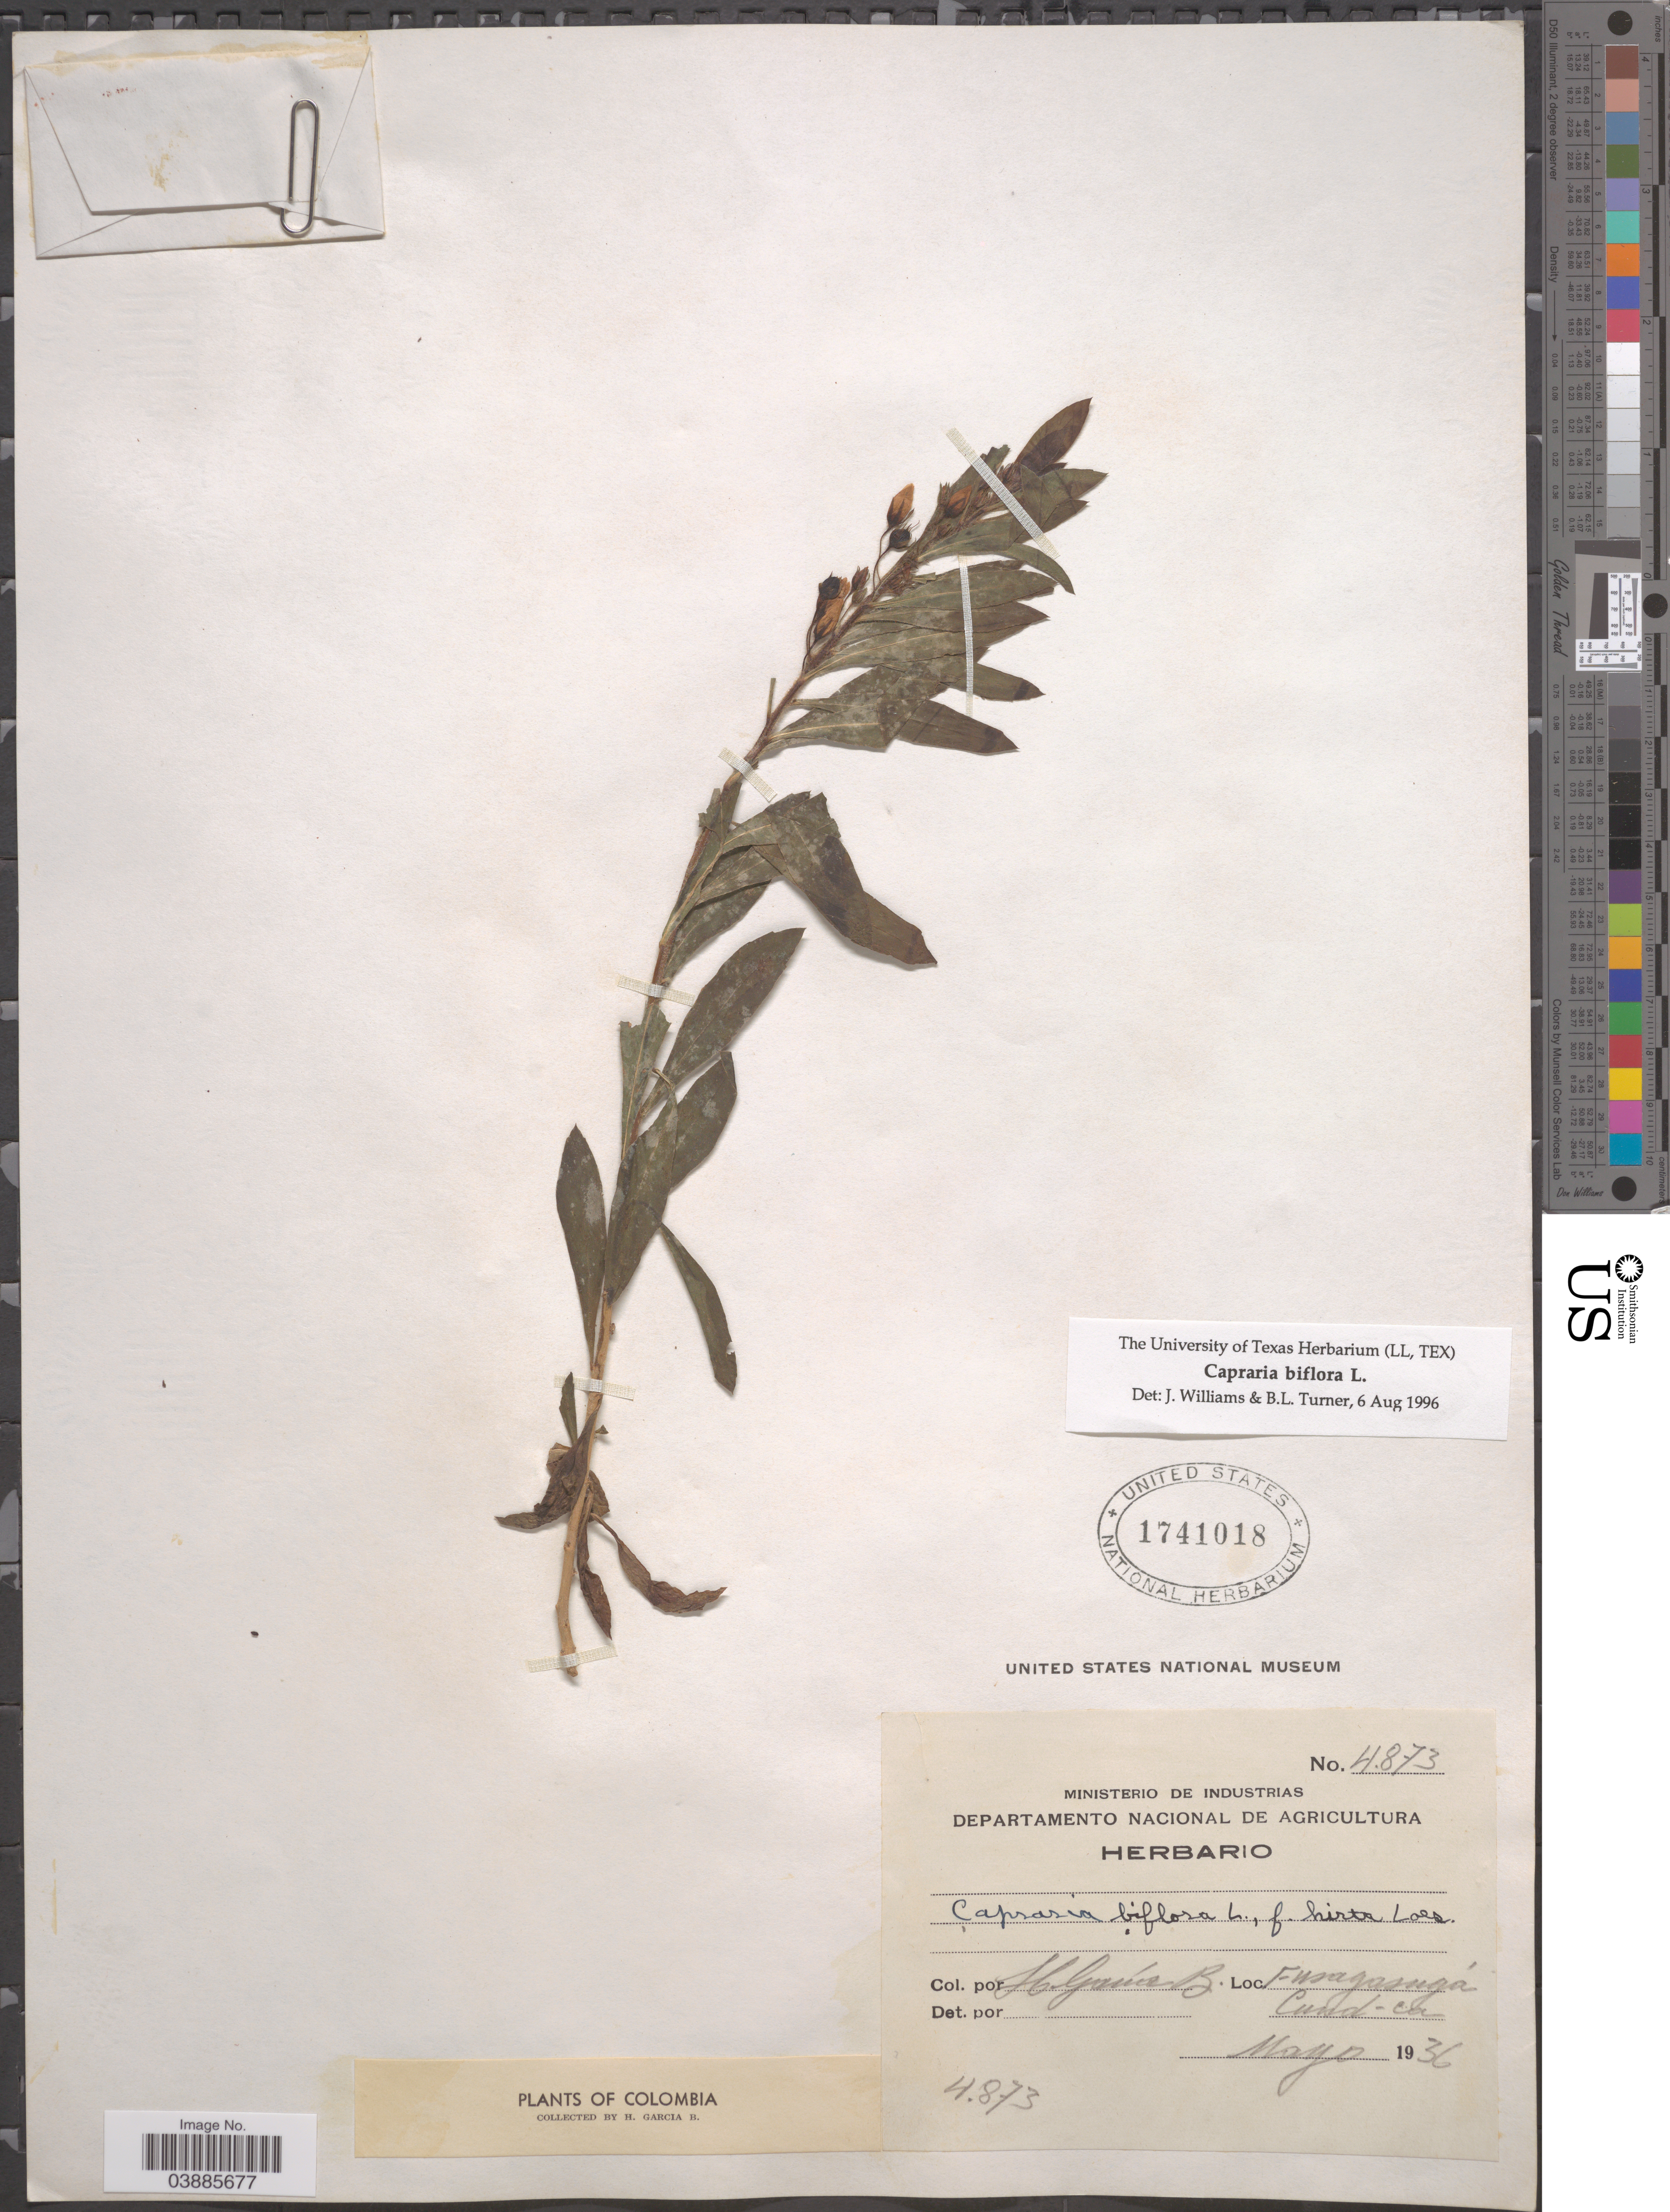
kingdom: Plantae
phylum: Tracheophyta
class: Magnoliopsida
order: Lamiales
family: Scrophulariaceae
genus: Capraria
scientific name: Capraria biflora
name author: L.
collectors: H. García B.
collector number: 4873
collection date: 1936-05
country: Colombia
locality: Fusagasugá.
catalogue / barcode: US 1741018